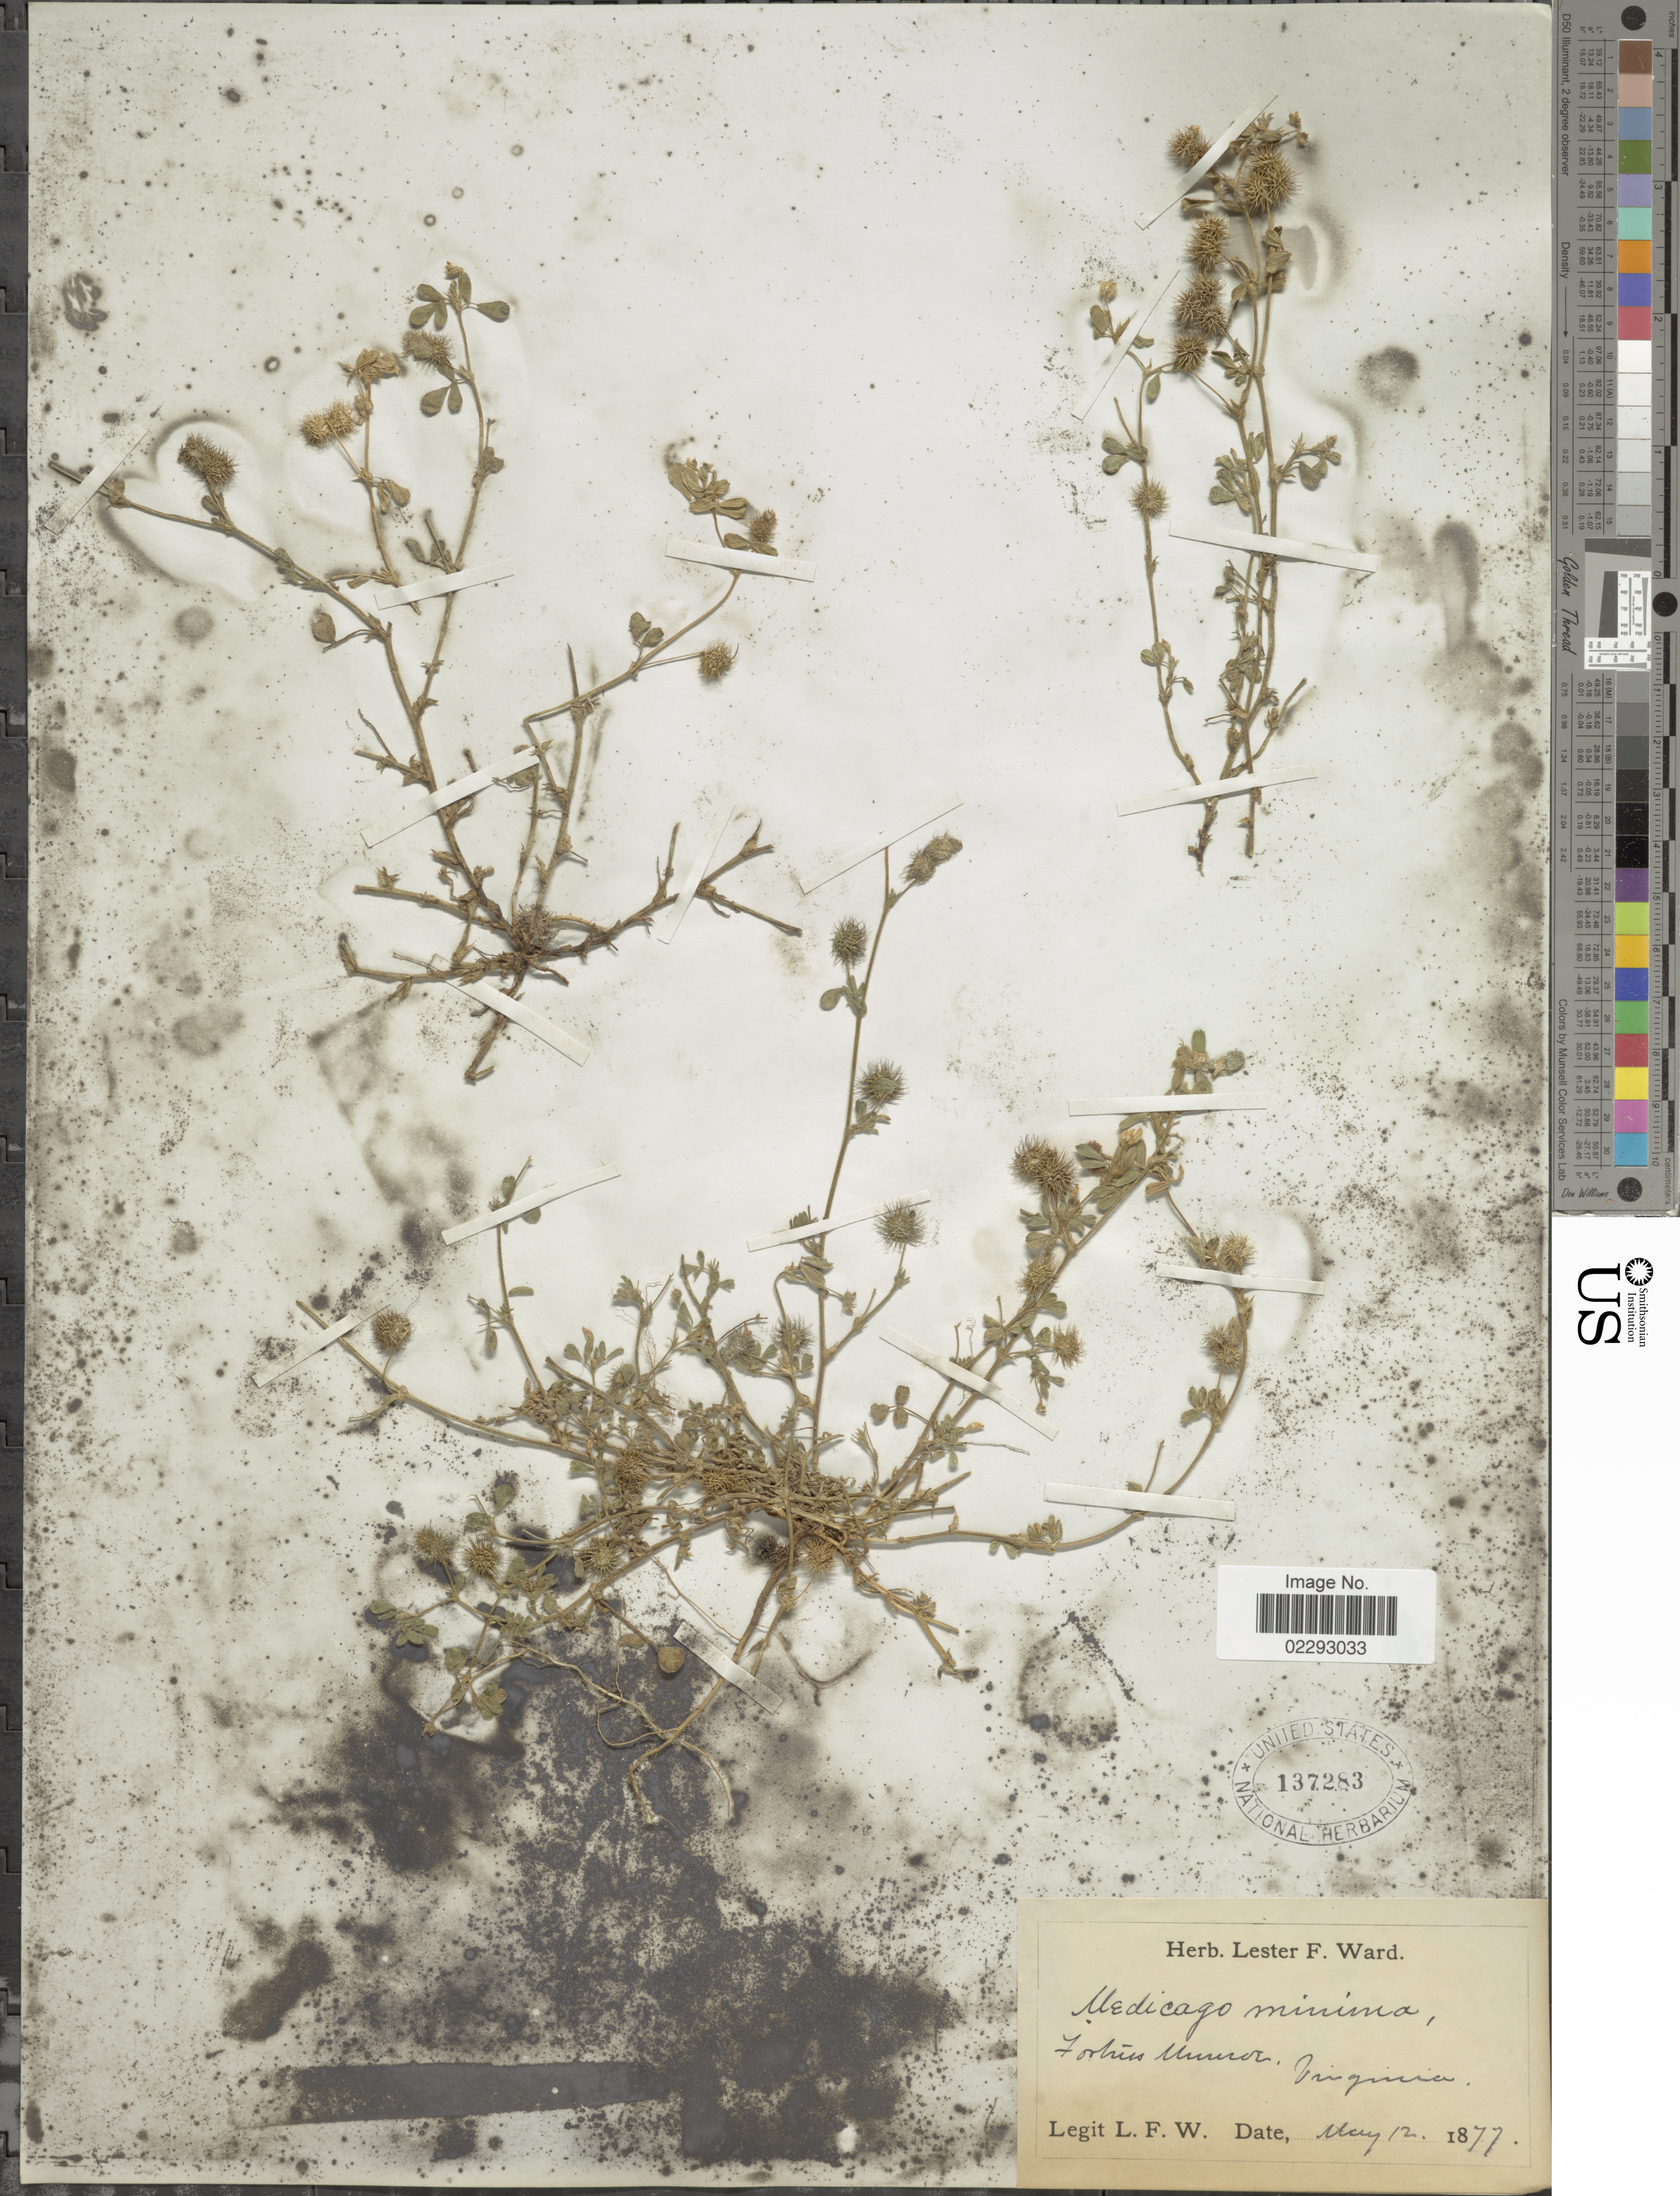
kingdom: Plantae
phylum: Tracheophyta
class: Magnoliopsida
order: Fabales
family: Fabaceae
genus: Medicago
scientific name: Medicago minima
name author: Lam.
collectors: L. F. Ward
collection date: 1877-05-12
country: United States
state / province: Virginia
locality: Virginia.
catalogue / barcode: US 137283